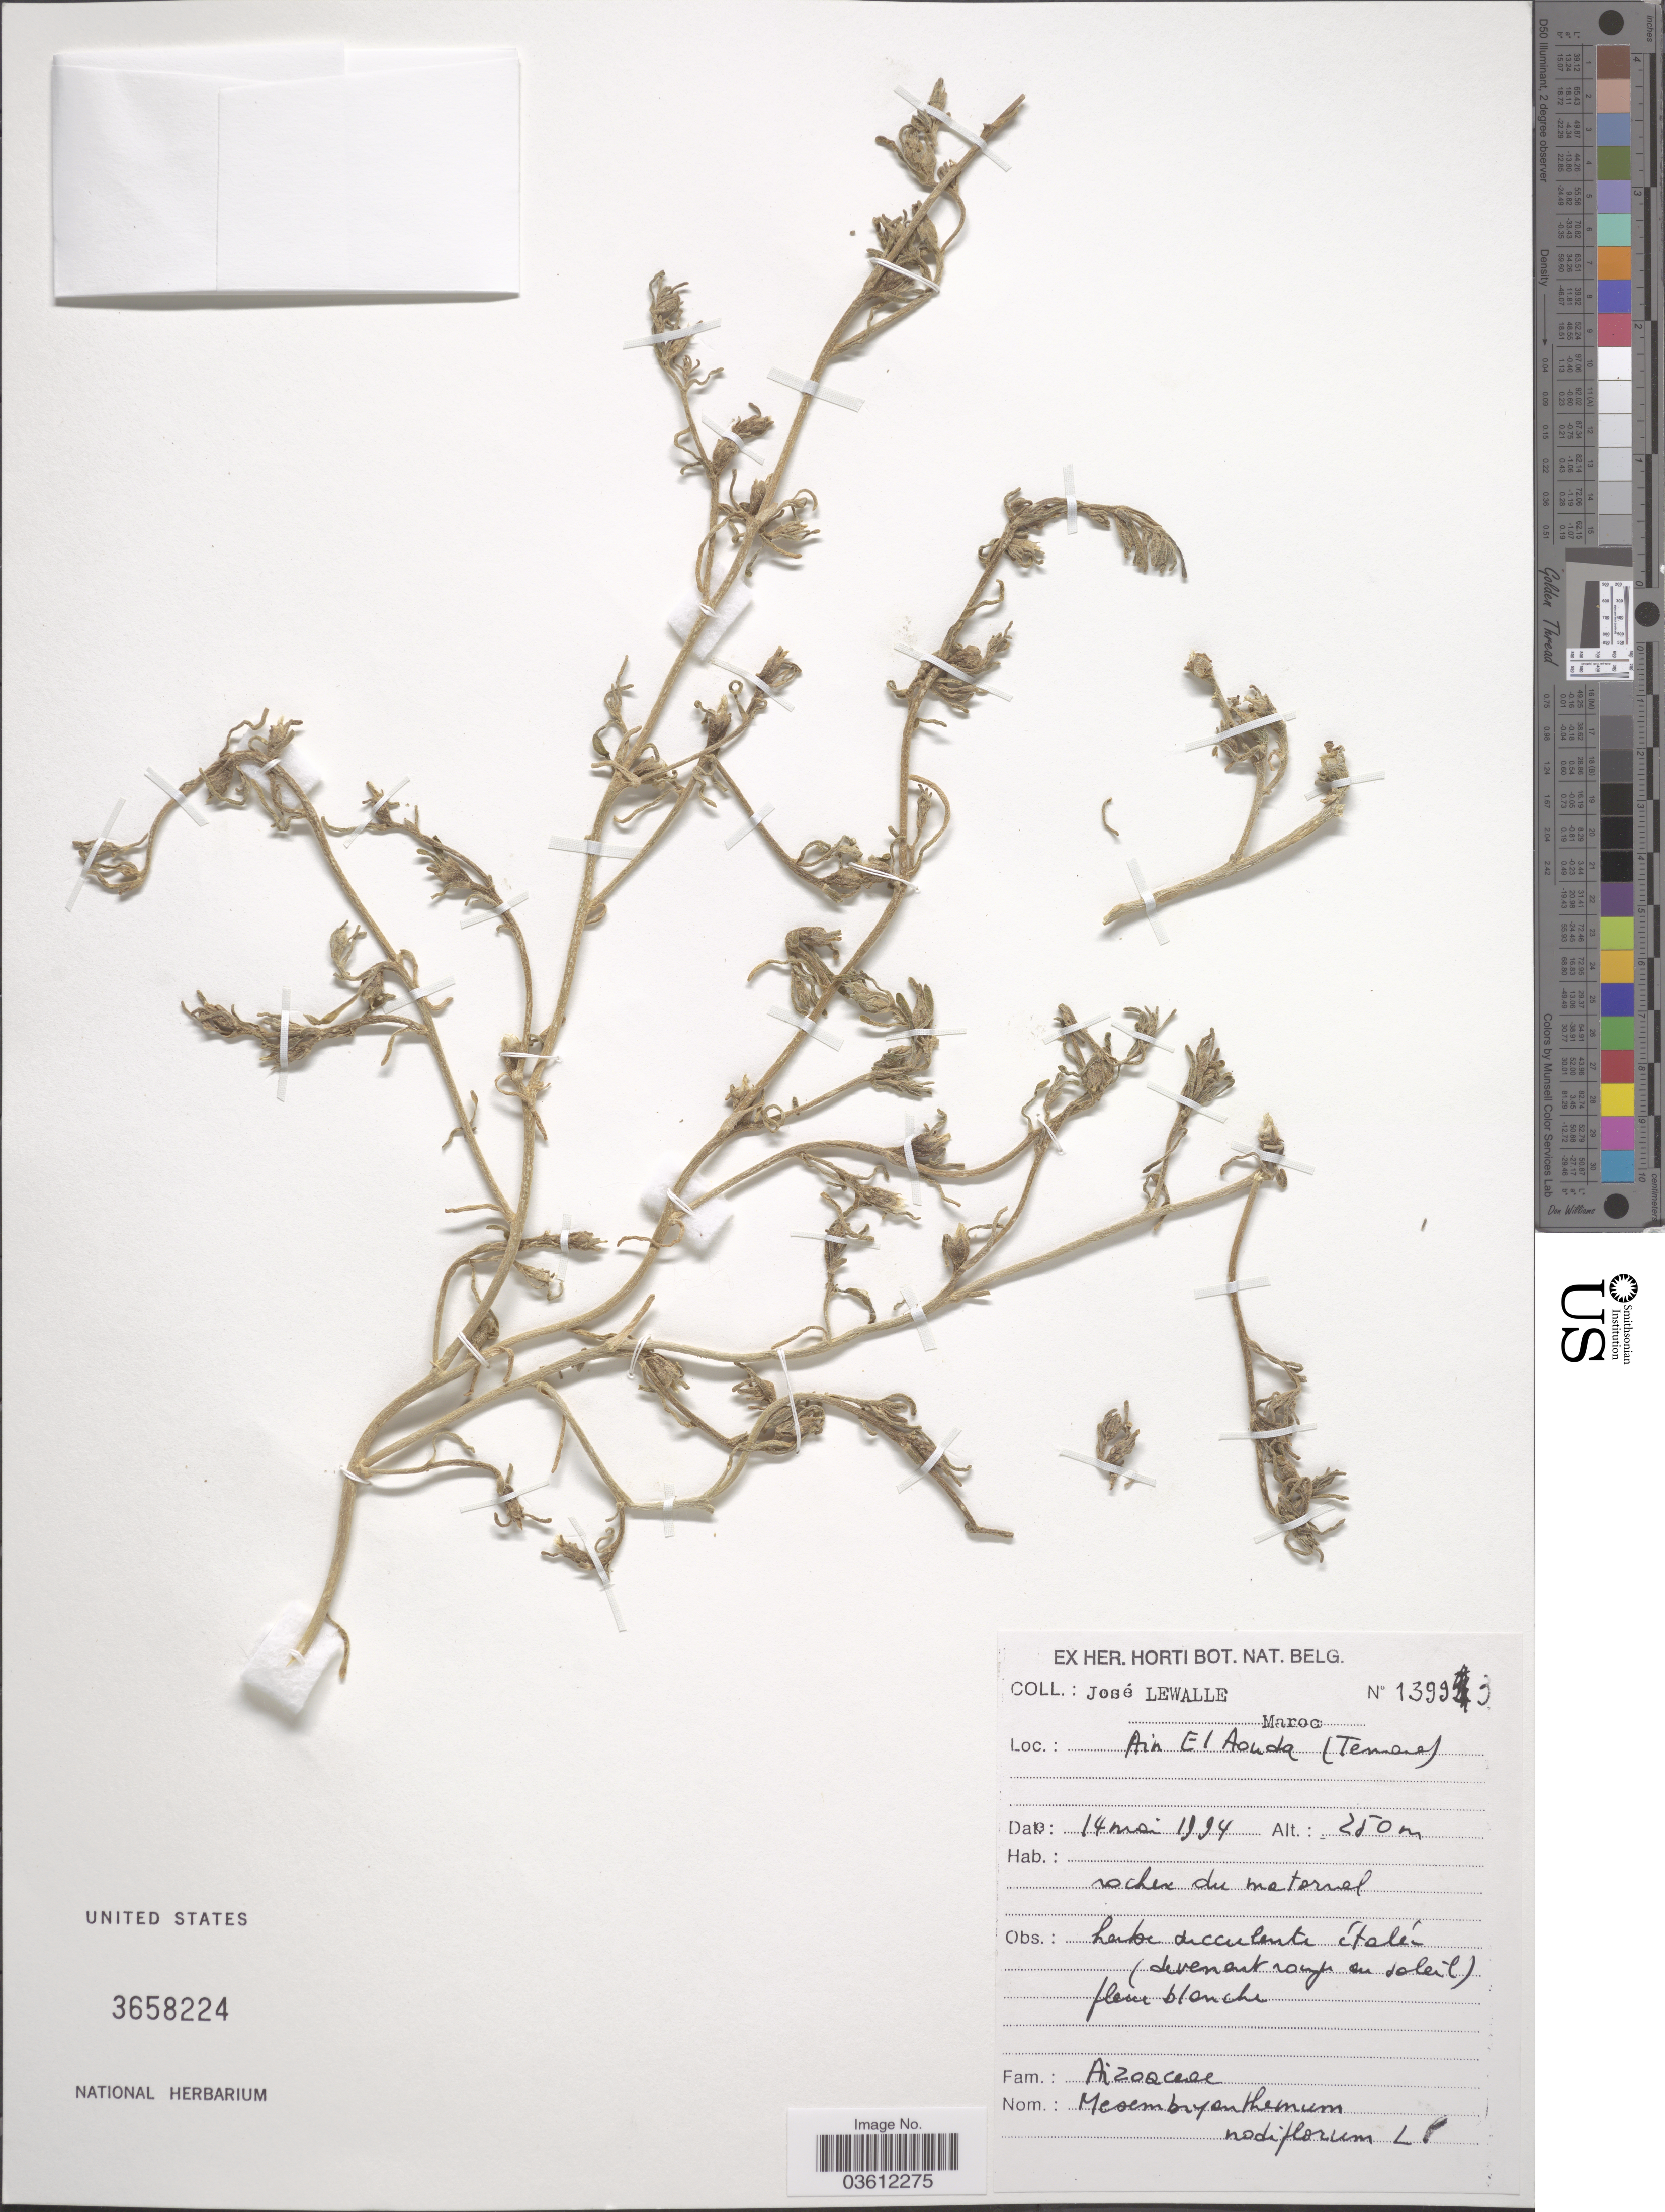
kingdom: Plantae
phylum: Tracheophyta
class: Magnoliopsida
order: Caryophyllales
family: Aizoaceae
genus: Mesembryanthemum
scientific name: Mesembryanthemum nodiflorum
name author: L.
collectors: J. Lewalle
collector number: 13993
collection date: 1994-05-14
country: Morocco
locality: Ain El Aouda (Temara).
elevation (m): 250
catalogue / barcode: US 3658224